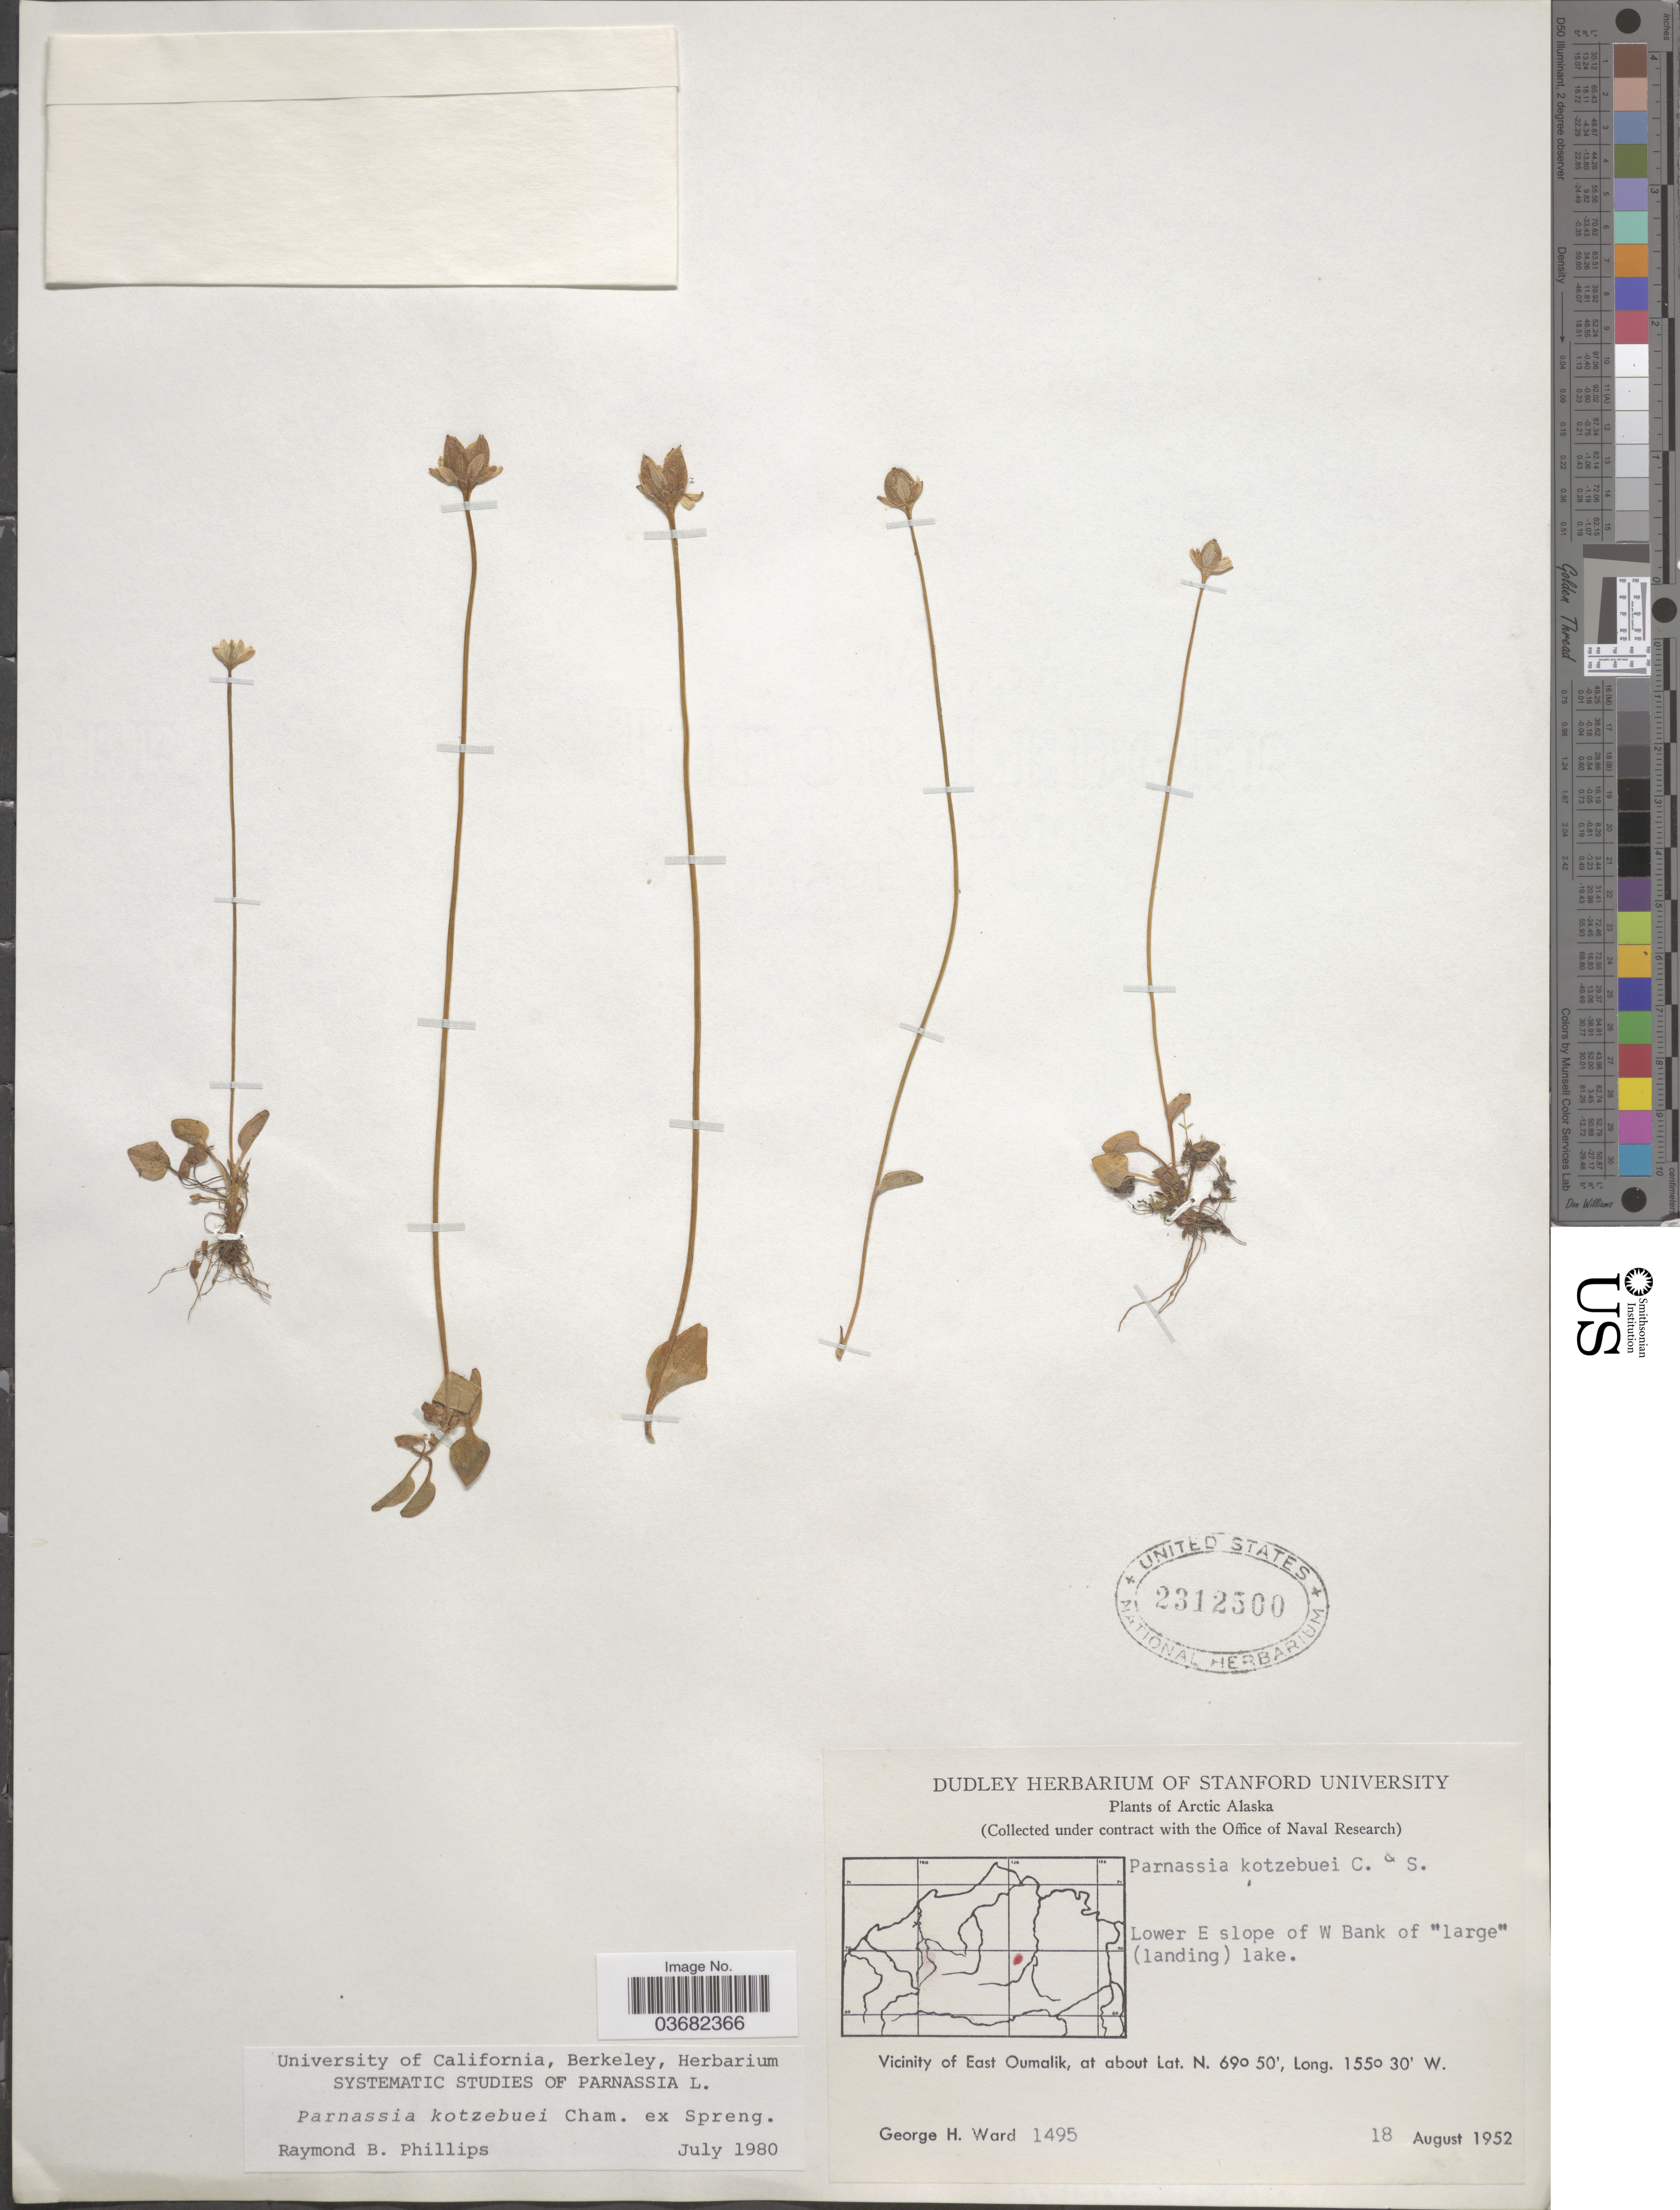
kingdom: Plantae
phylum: Tracheophyta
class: Magnoliopsida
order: Celastrales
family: Parnassiaceae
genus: Parnassia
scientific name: Parnassia kotzebuei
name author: Cham. ex Spreng.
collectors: G. H. Ward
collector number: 1495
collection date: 1952-08-18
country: United States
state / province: Alaska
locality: Arctic Alaska. Lower E slope of W Bank of "large" (landing) lake. Vicinity of East Oumalik.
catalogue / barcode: US 2312500